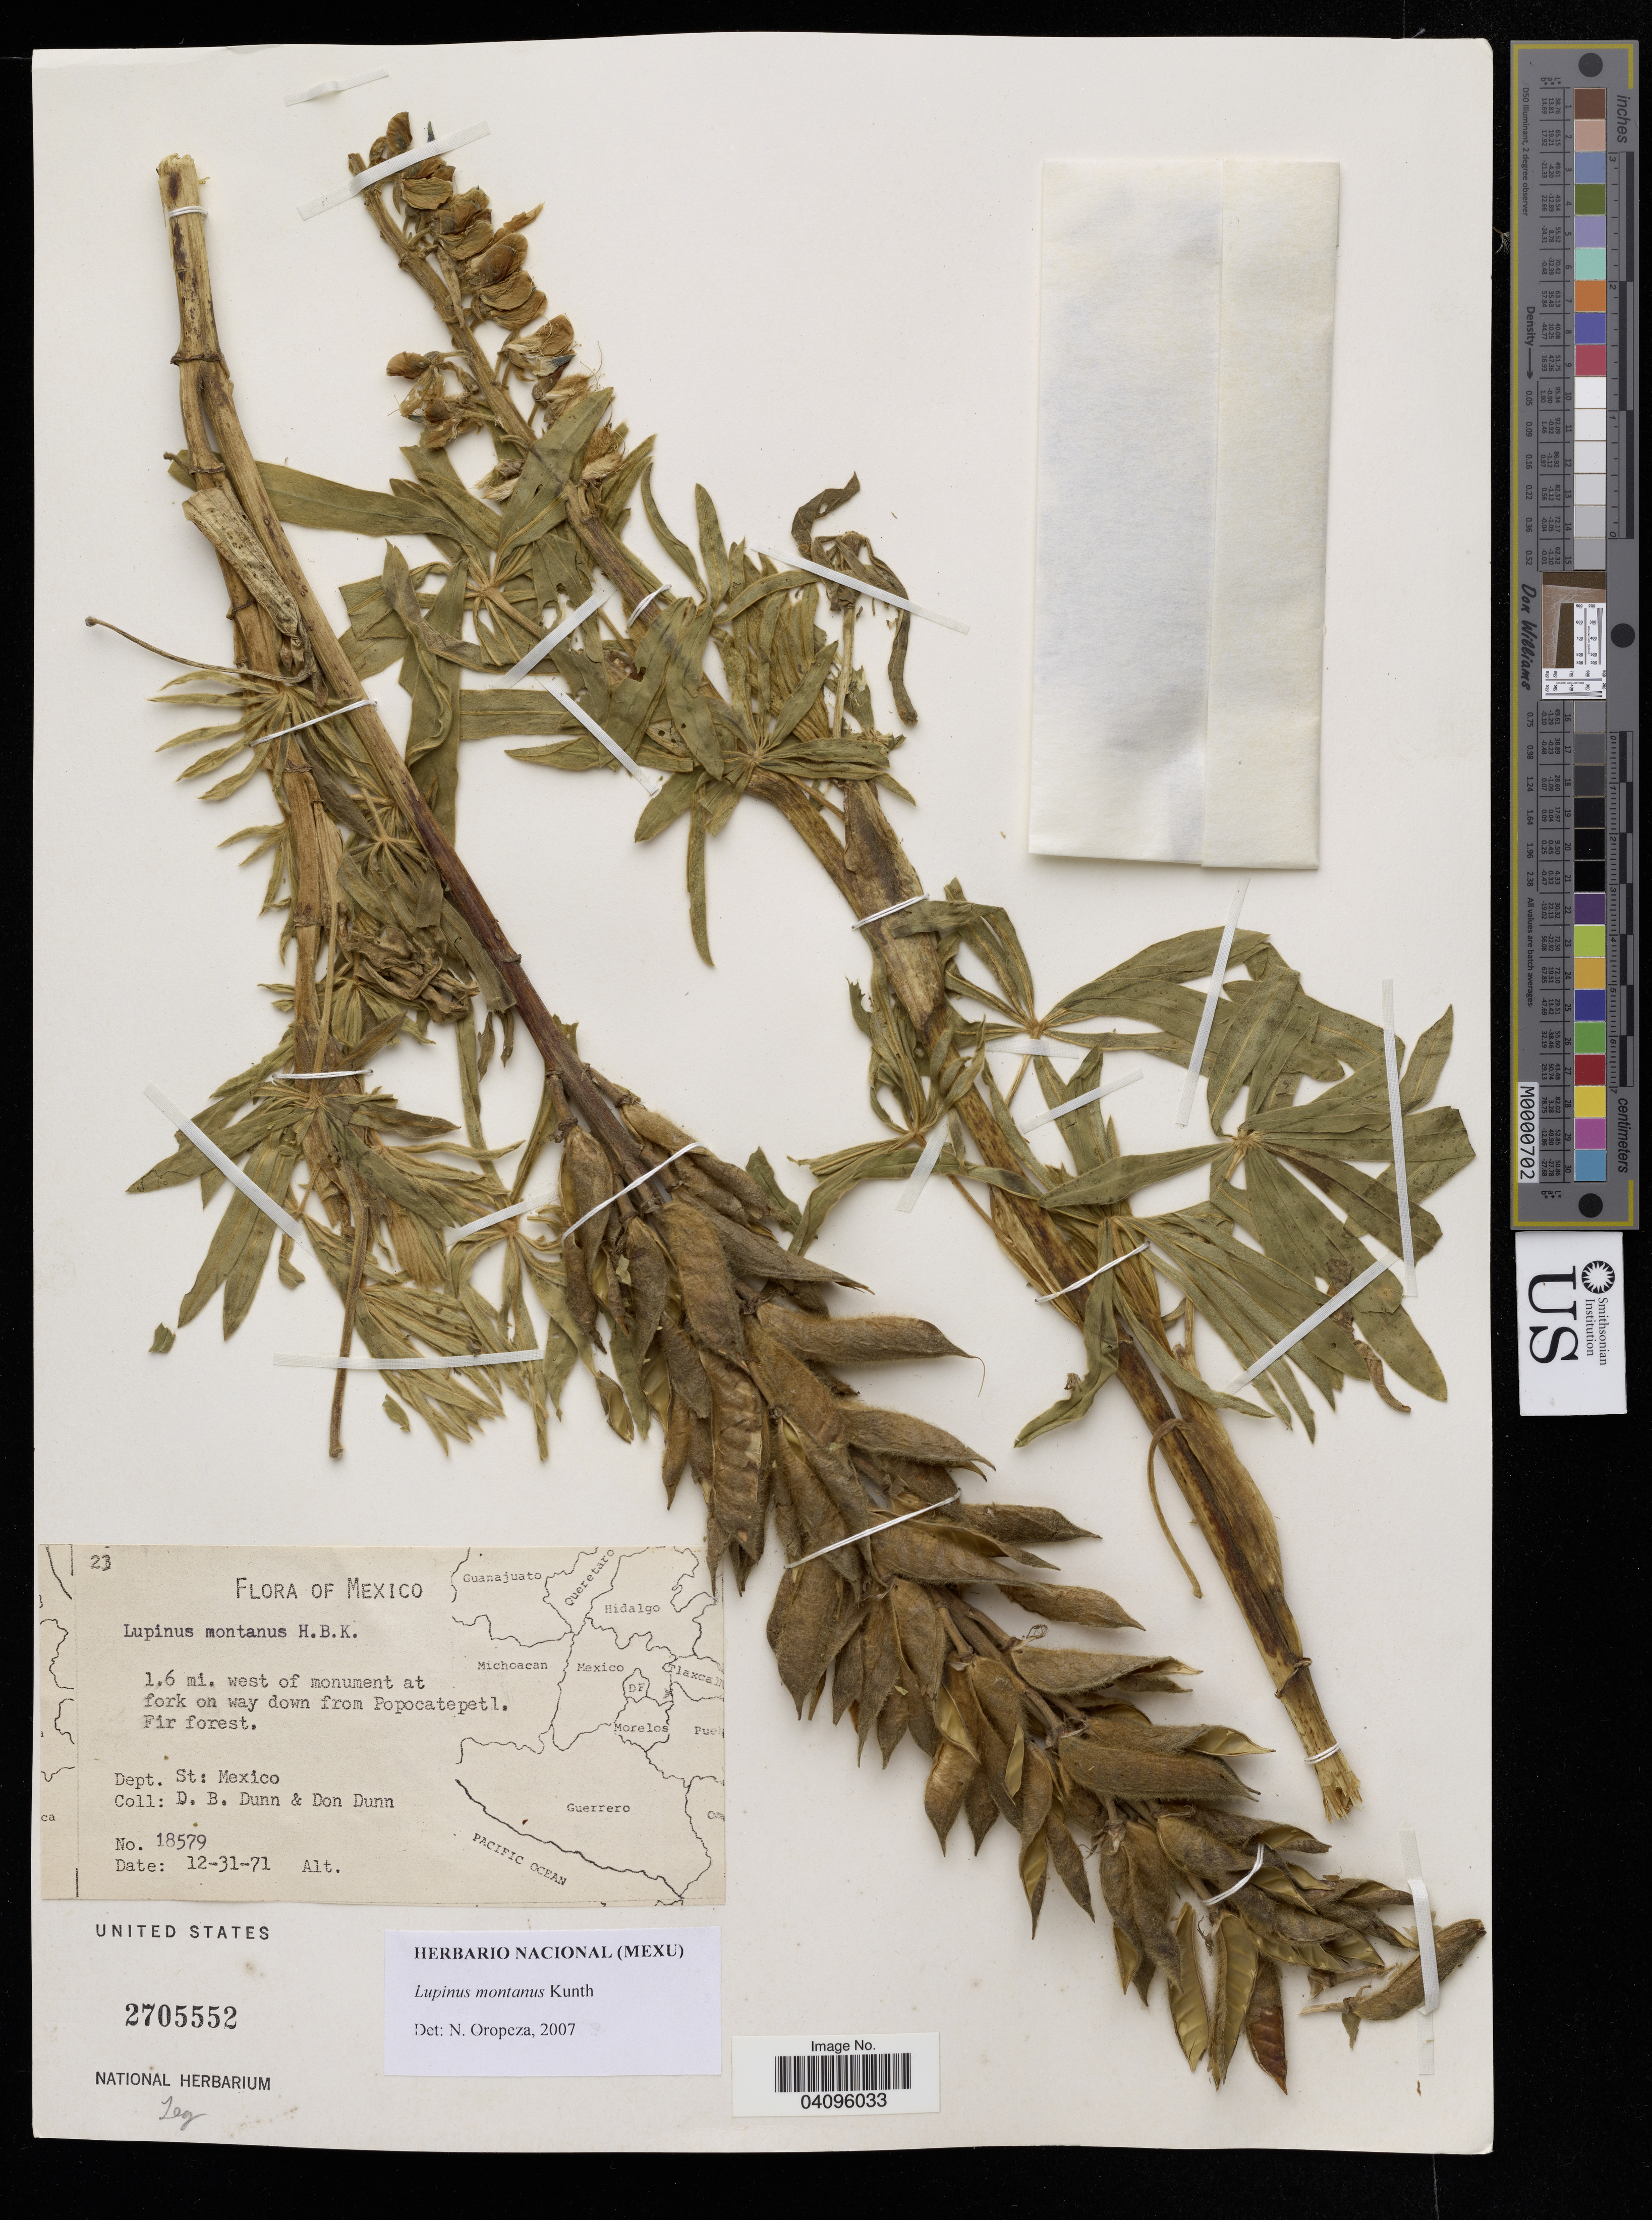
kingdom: Plantae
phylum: Tracheophyta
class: Magnoliopsida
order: Fabales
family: Fabaceae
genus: Lupinus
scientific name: Lupinus montanus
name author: Kunth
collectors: D. B. Dunn & D. Dunn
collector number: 18579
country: Mexico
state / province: México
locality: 1.6 mi. west of monument at fork on way down from Popocatepetl.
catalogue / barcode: US 270552